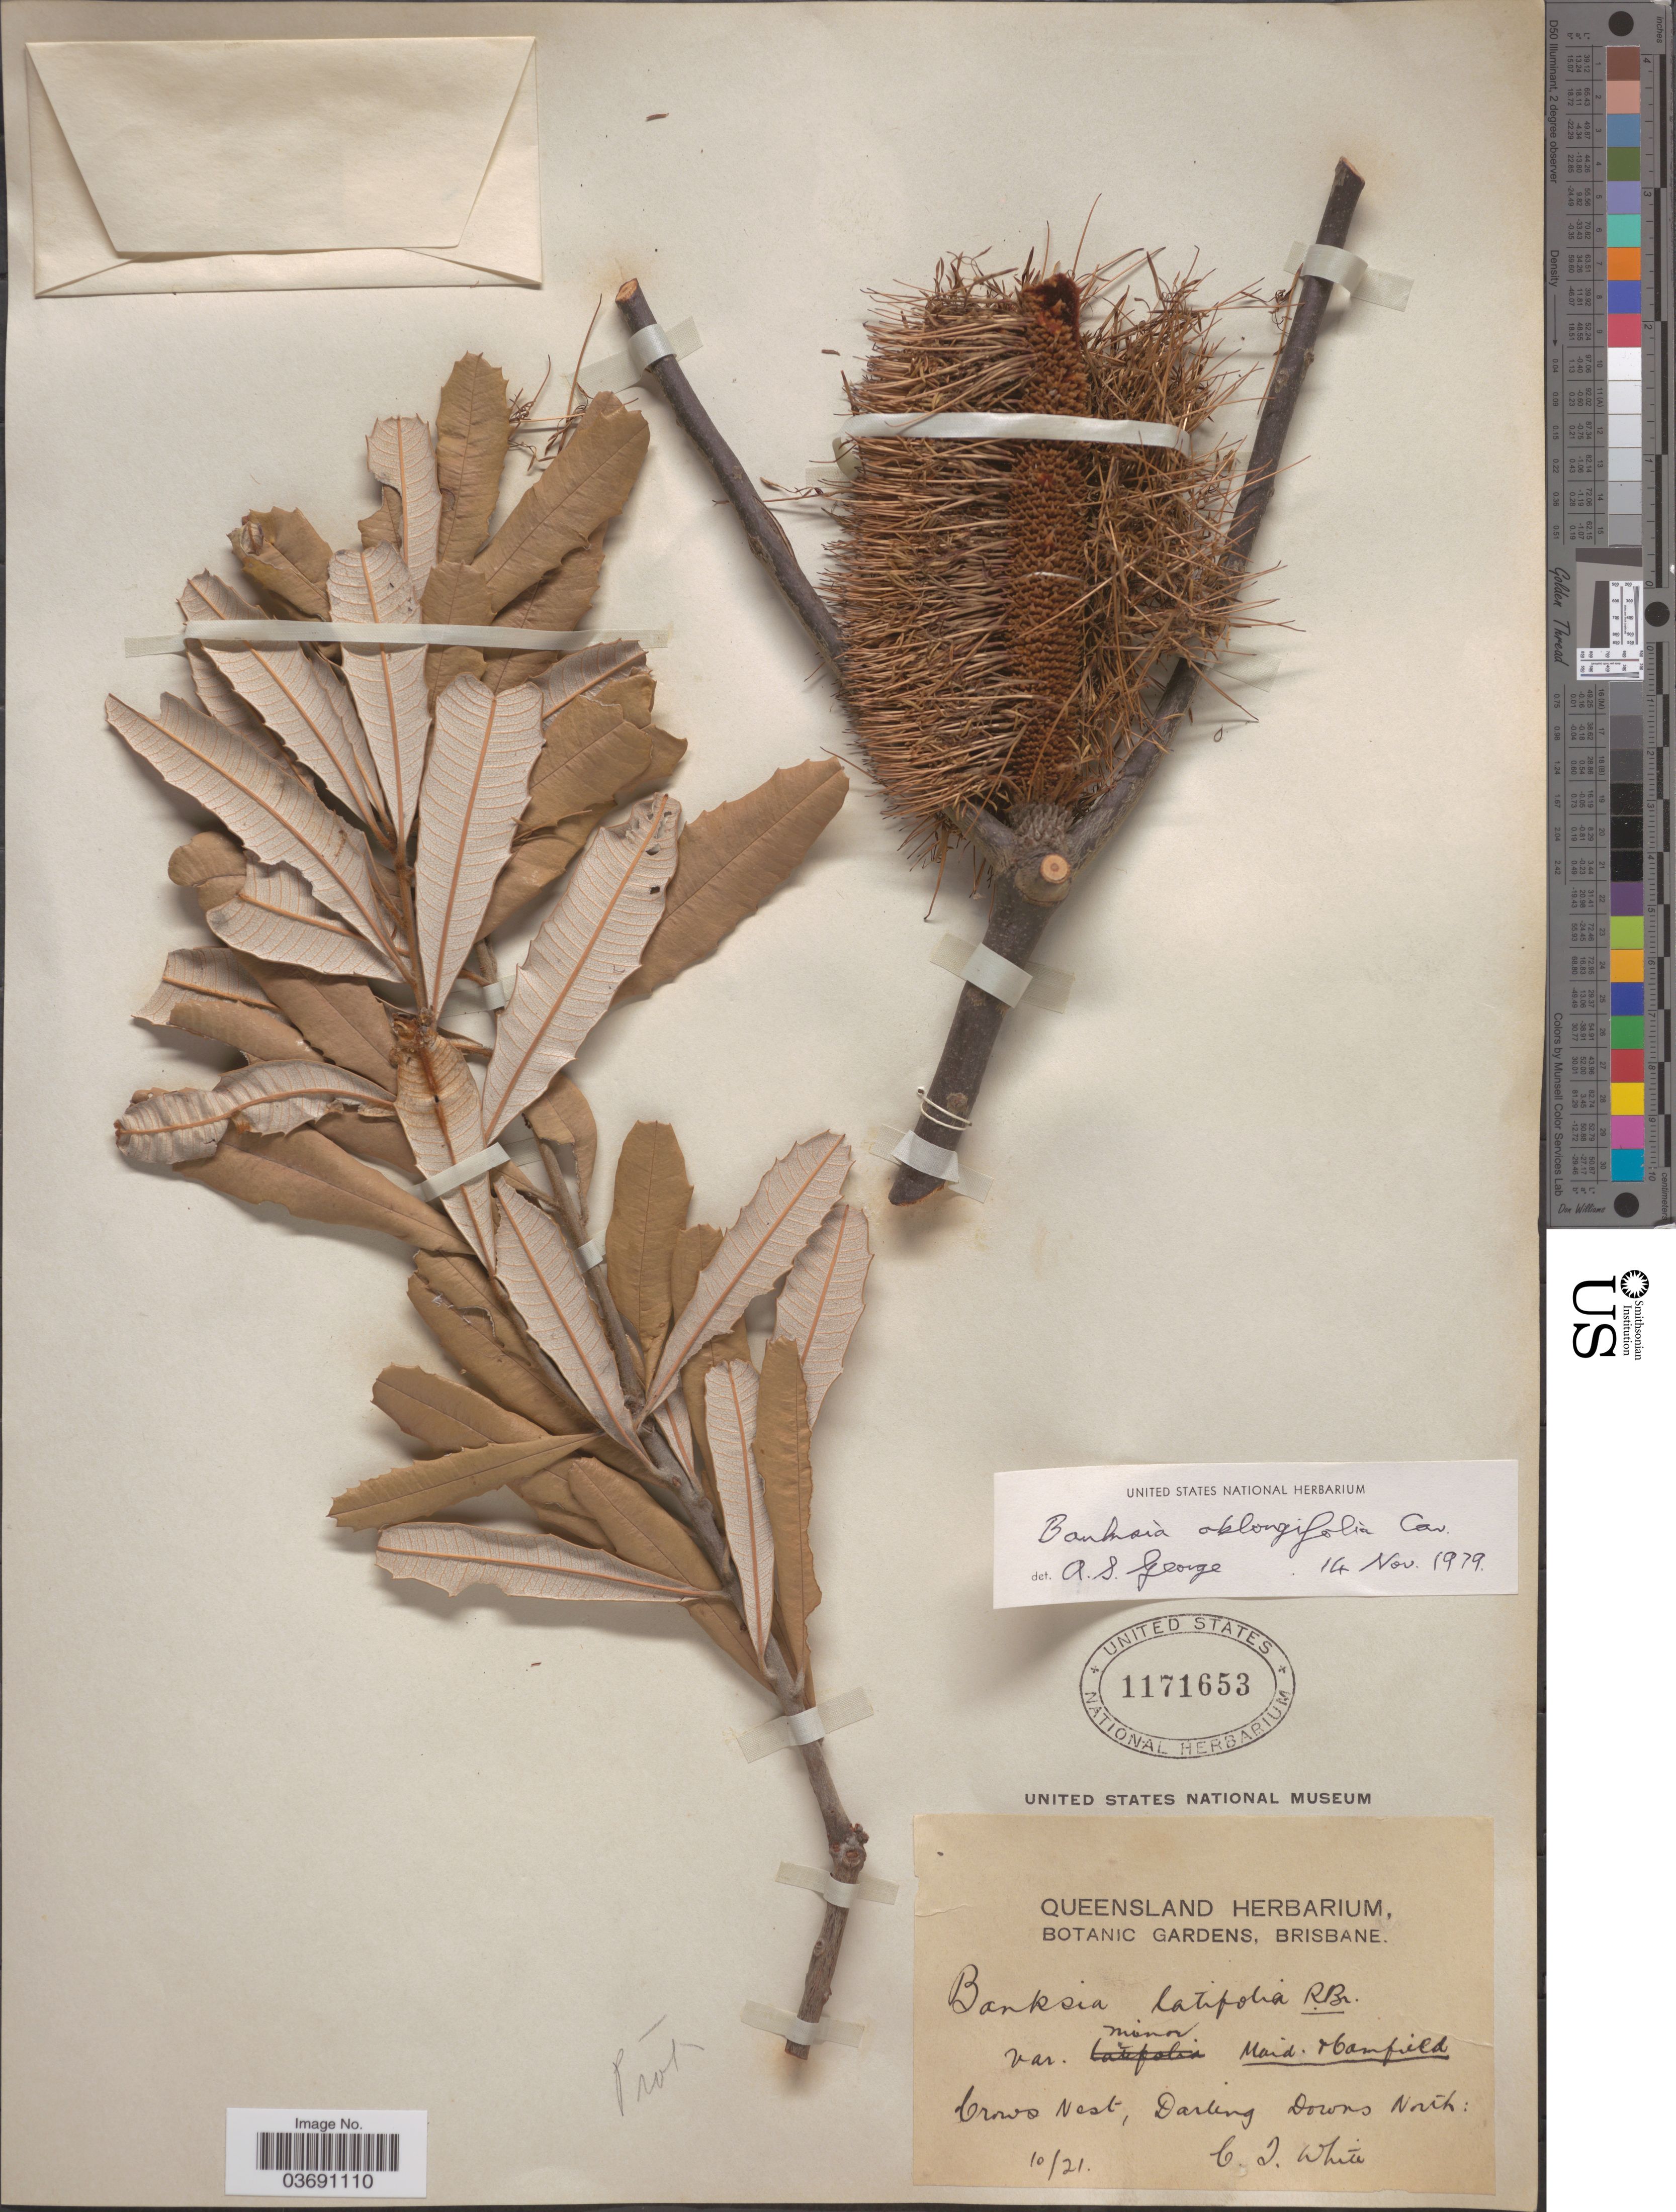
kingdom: Plantae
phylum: Tracheophyta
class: Magnoliopsida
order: Proteales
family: Proteaceae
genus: Banksia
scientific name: Banksia oblongifolia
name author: Cav.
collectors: C. T. White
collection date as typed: Transcribed d/m/y: /10/21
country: Australia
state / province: Queensland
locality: Crows Nest, Darling Downs North.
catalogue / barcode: US 1171653